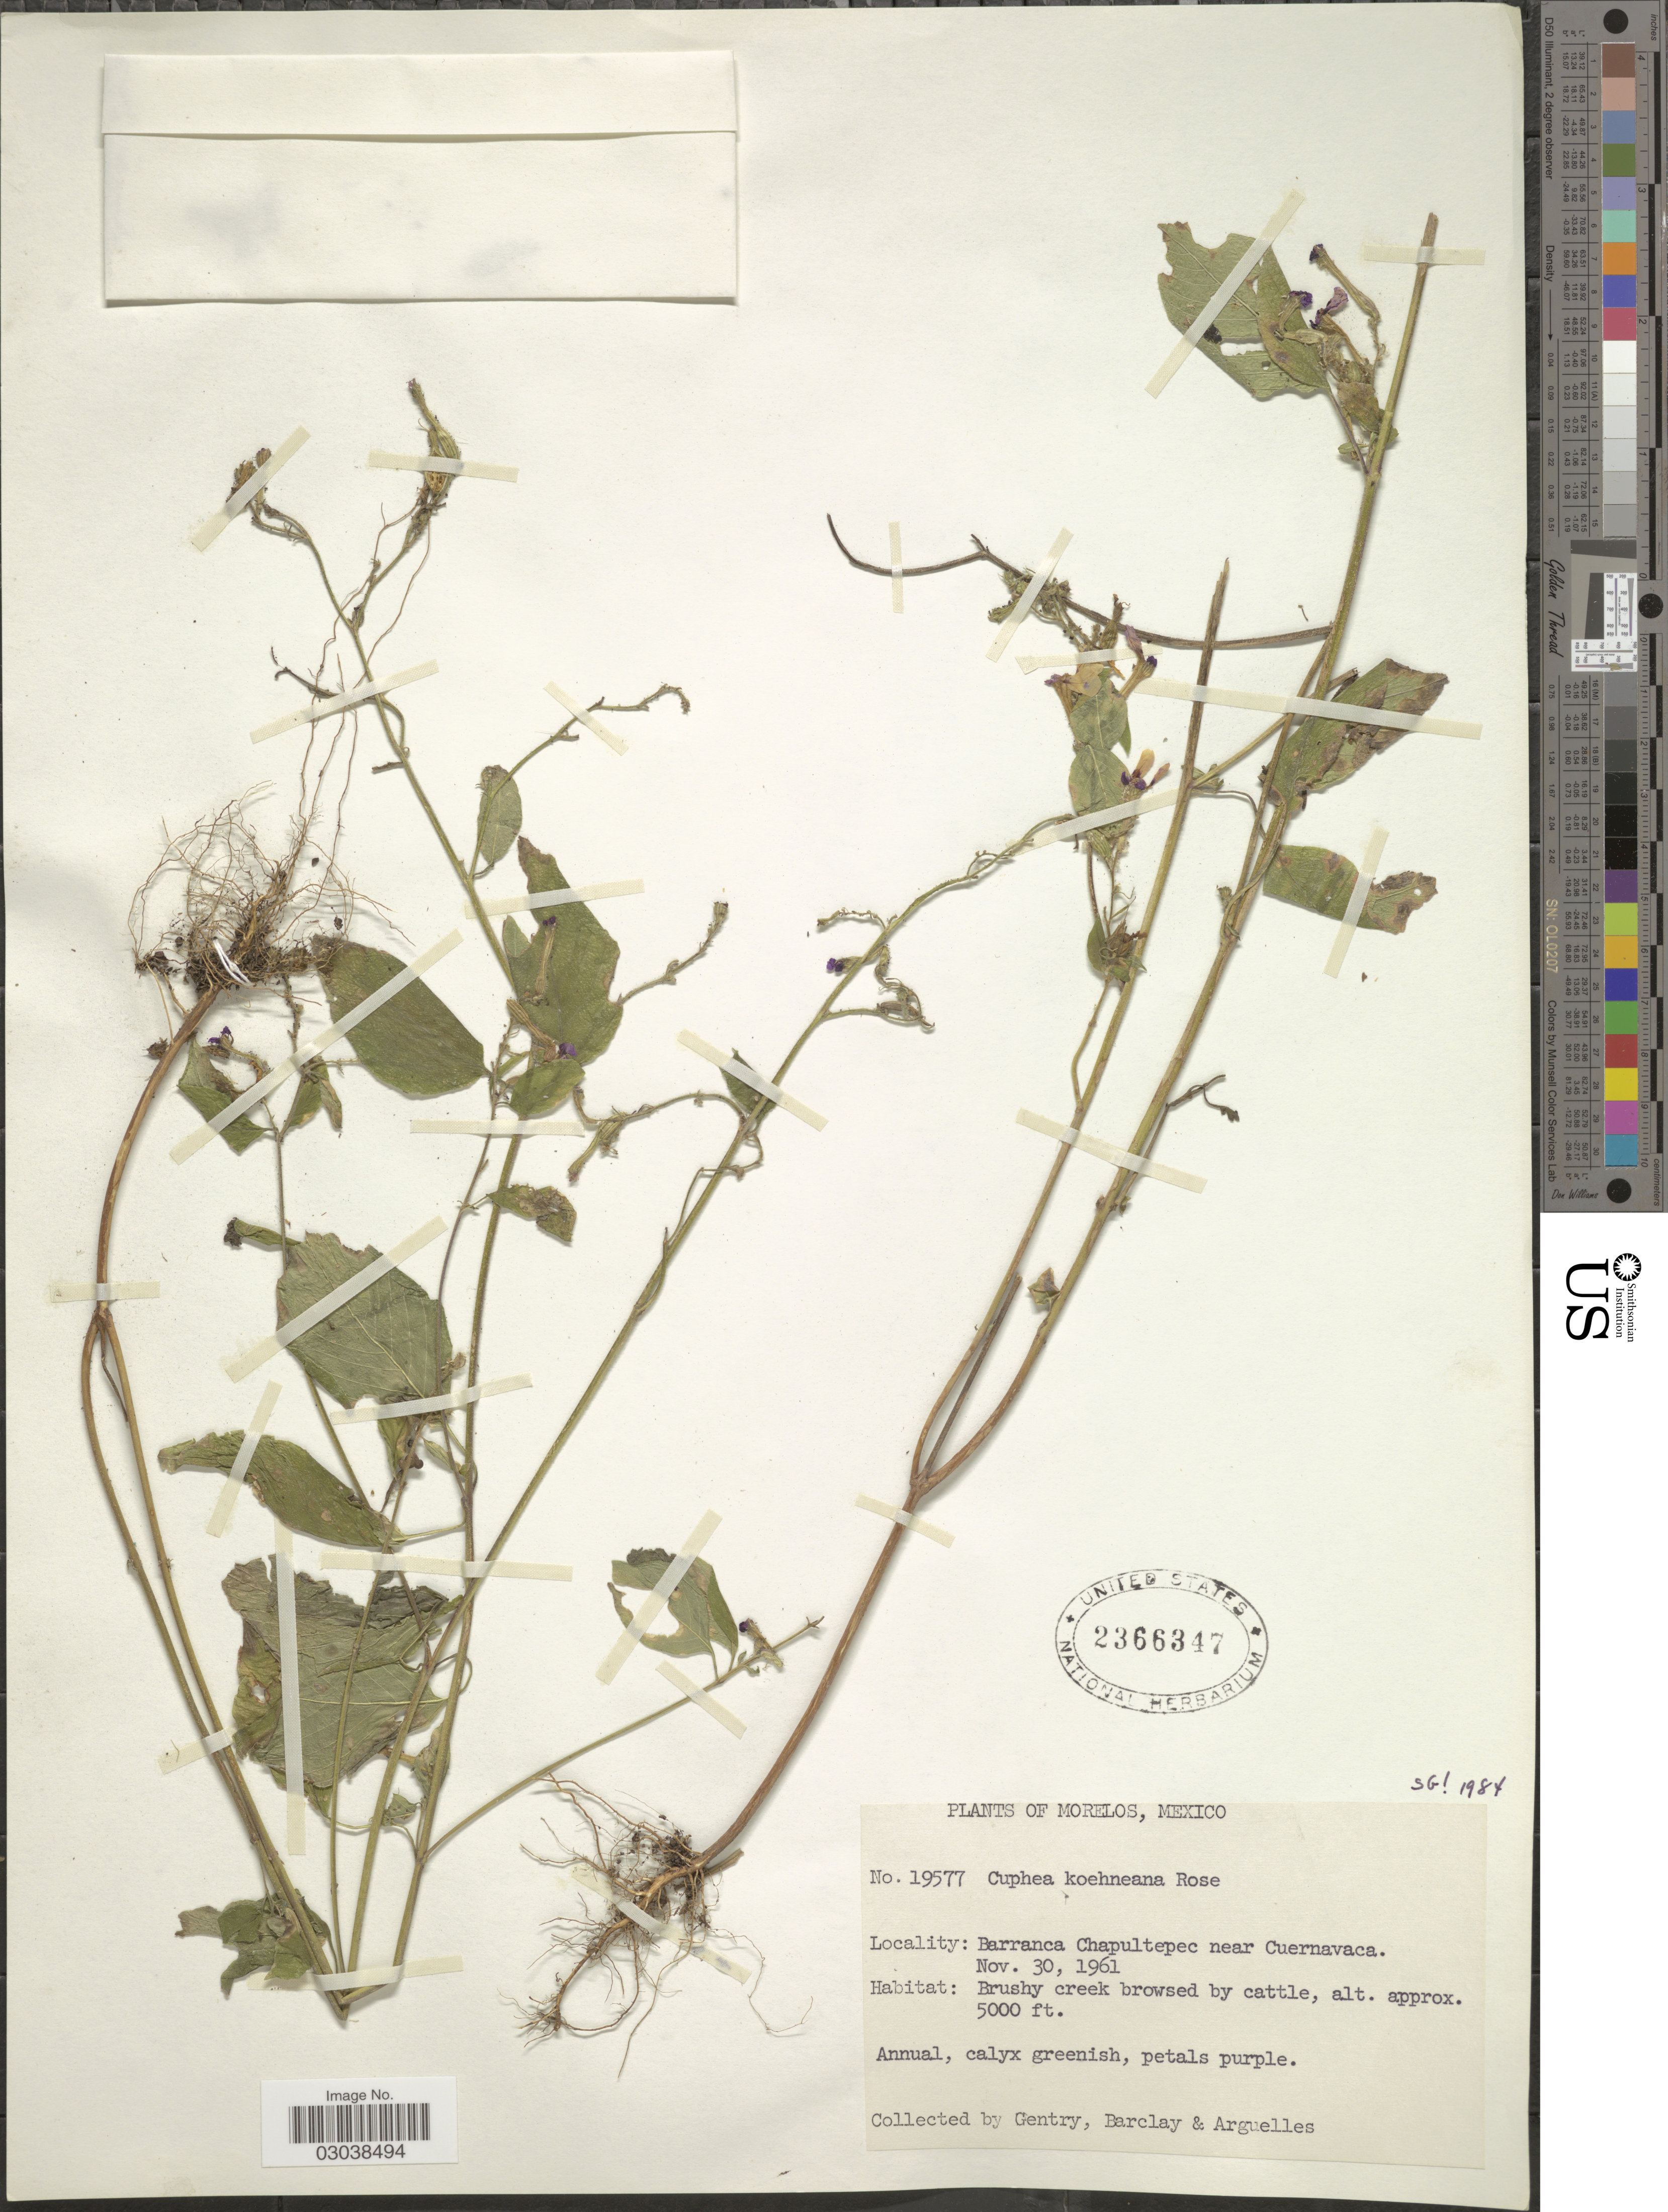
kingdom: Plantae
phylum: Tracheophyta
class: Magnoliopsida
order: Myrtales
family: Lythraceae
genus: Cuphea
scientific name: Cuphea koehneana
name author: Rose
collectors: Gentry, --, -- Barclay & Arguelles, --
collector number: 19577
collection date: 1961-11-30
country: Mexico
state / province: Morelos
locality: Barranca Chapultepec near Cuernavaca.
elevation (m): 1524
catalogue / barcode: US 2366347